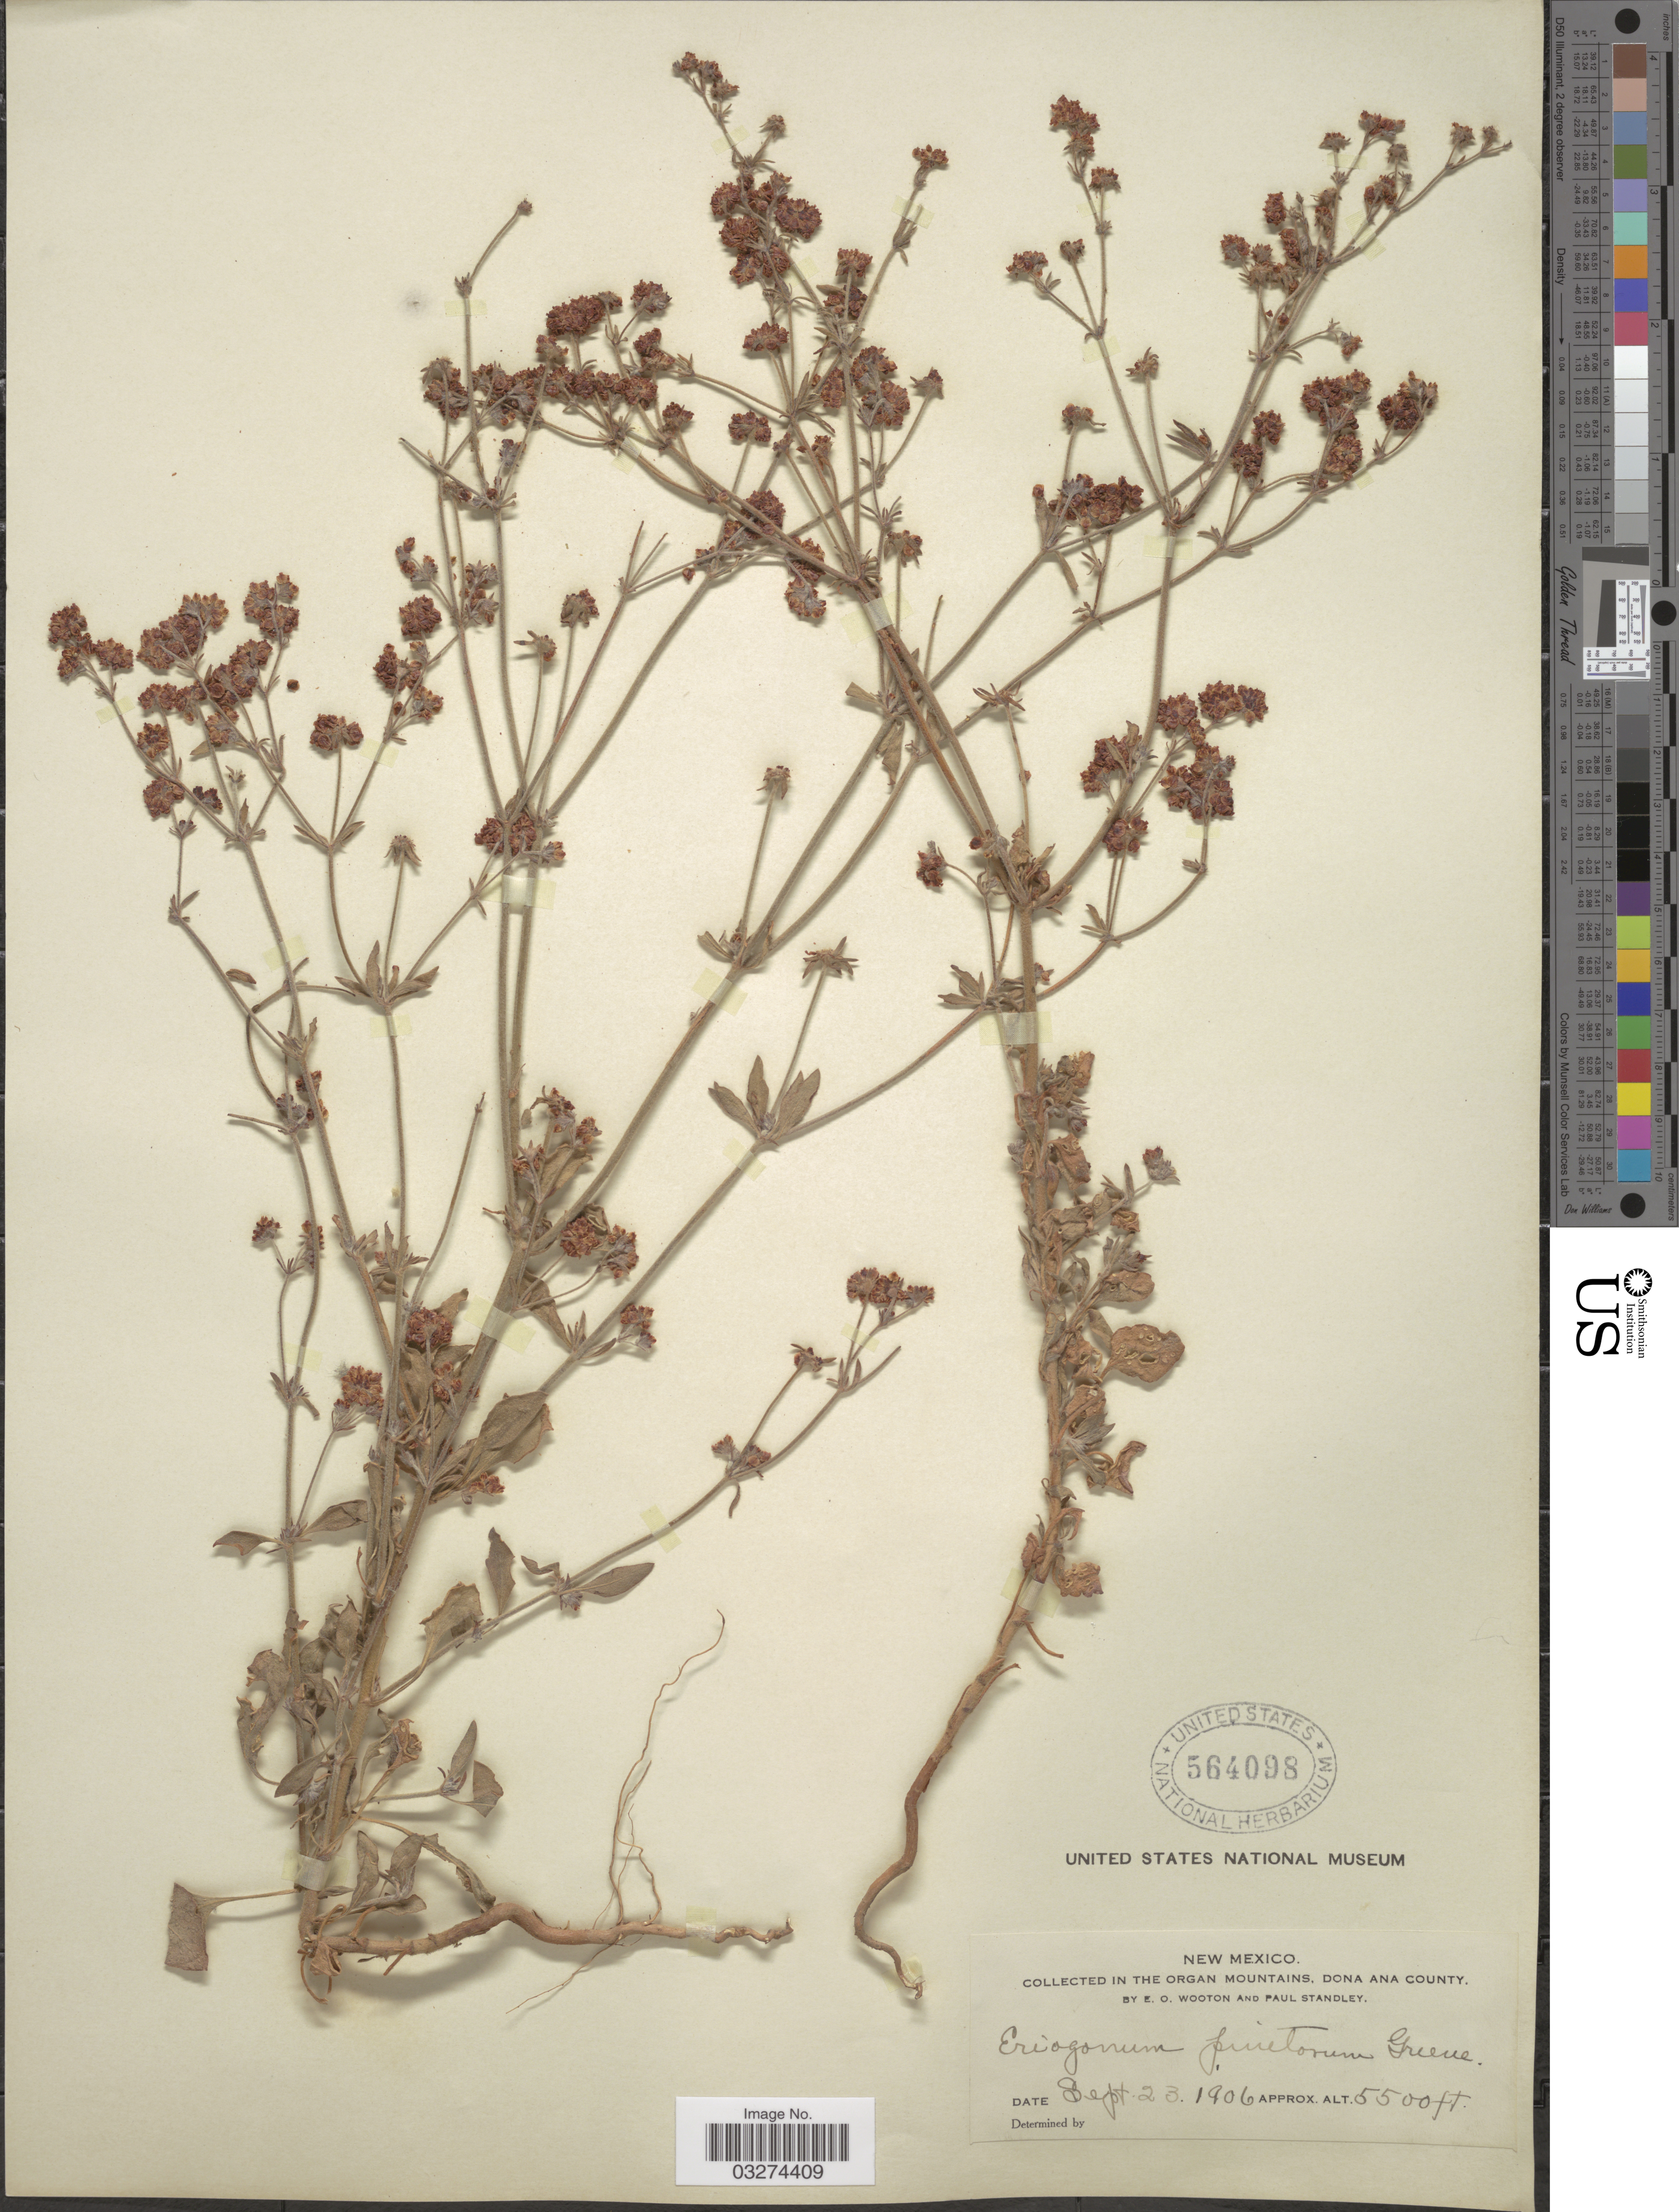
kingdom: Plantae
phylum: Tracheophyta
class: Magnoliopsida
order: Caryophyllales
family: Polygonaceae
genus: Eriogonum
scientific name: Eriogonum abertianum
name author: Torr.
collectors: E. O. Wooton & P. C. Standley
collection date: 1906-09-23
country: United States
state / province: New Mexico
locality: In the Organ Mountains, Dona Ana County.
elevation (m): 1676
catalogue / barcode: US 564098